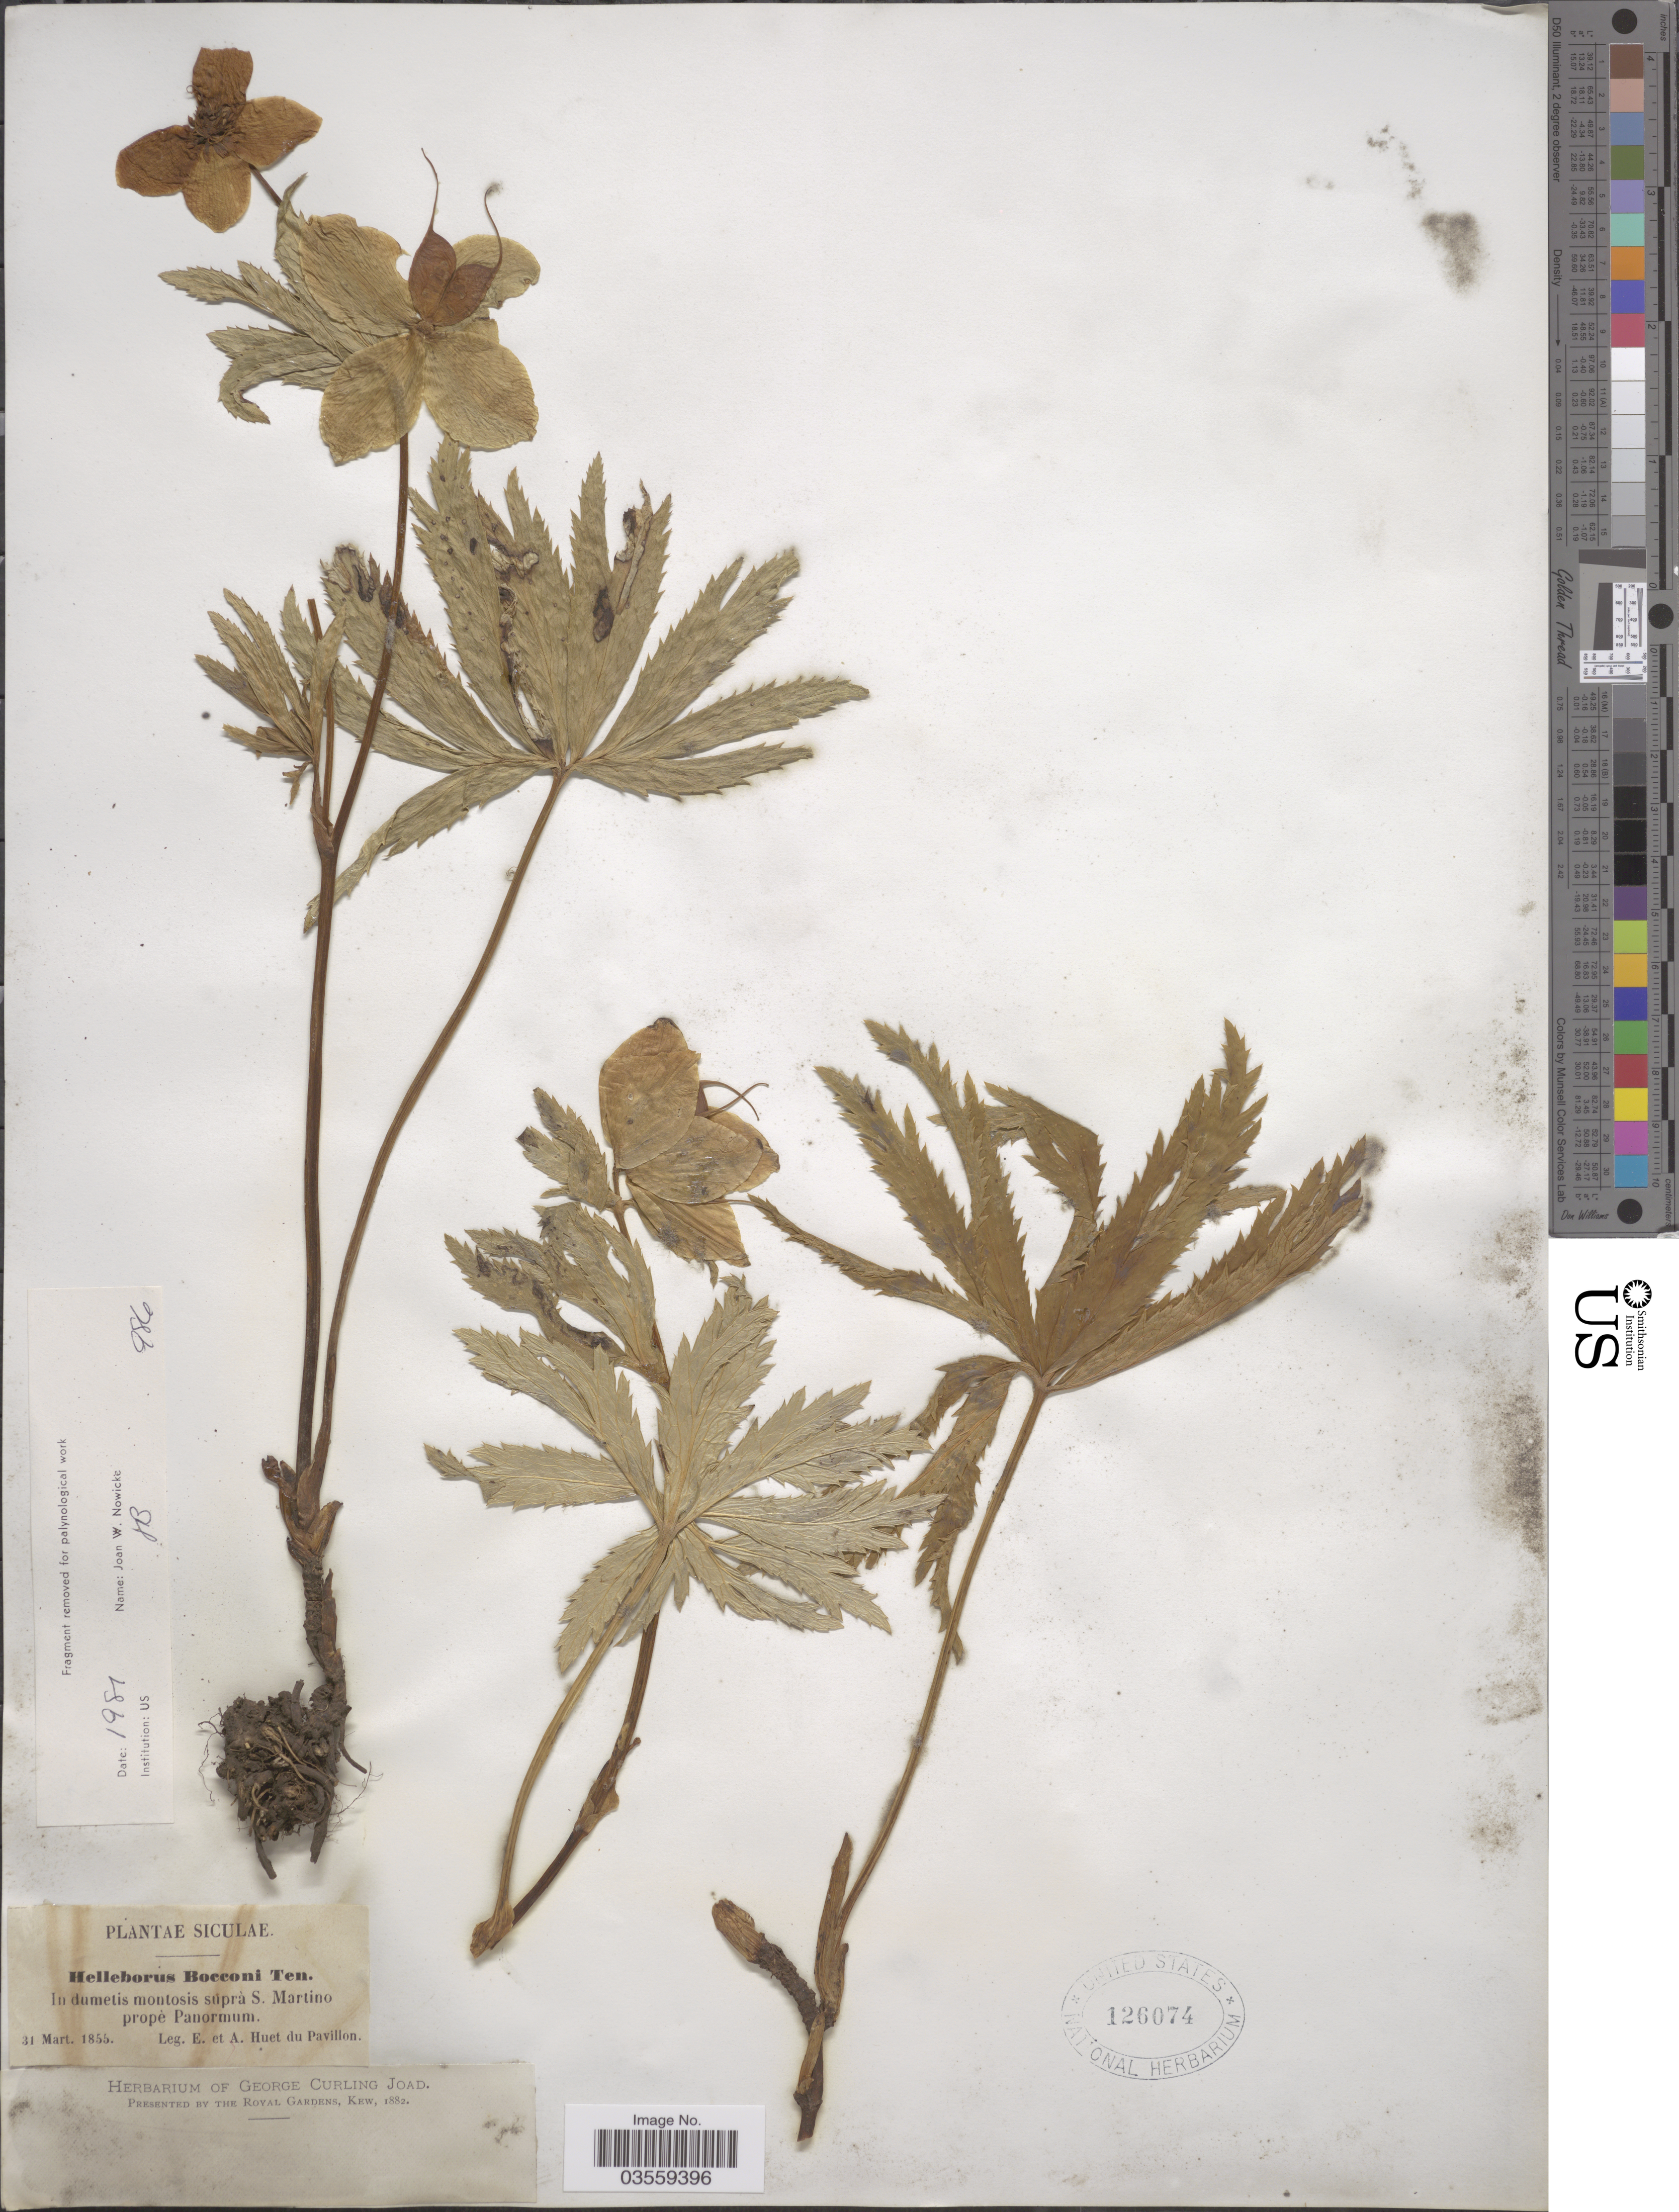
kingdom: Plantae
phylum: Tracheophyta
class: Magnoliopsida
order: Ranunculales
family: Ranunculaceae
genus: Helleborus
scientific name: Helleborus bocconei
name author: Ten.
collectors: E. Huet du Pavillon & A. Huet du Pavillon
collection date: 1855-03-31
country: Italy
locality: Siculae. In dumetis montosis suprà S. Martino propè Panormum.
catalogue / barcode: US 126074